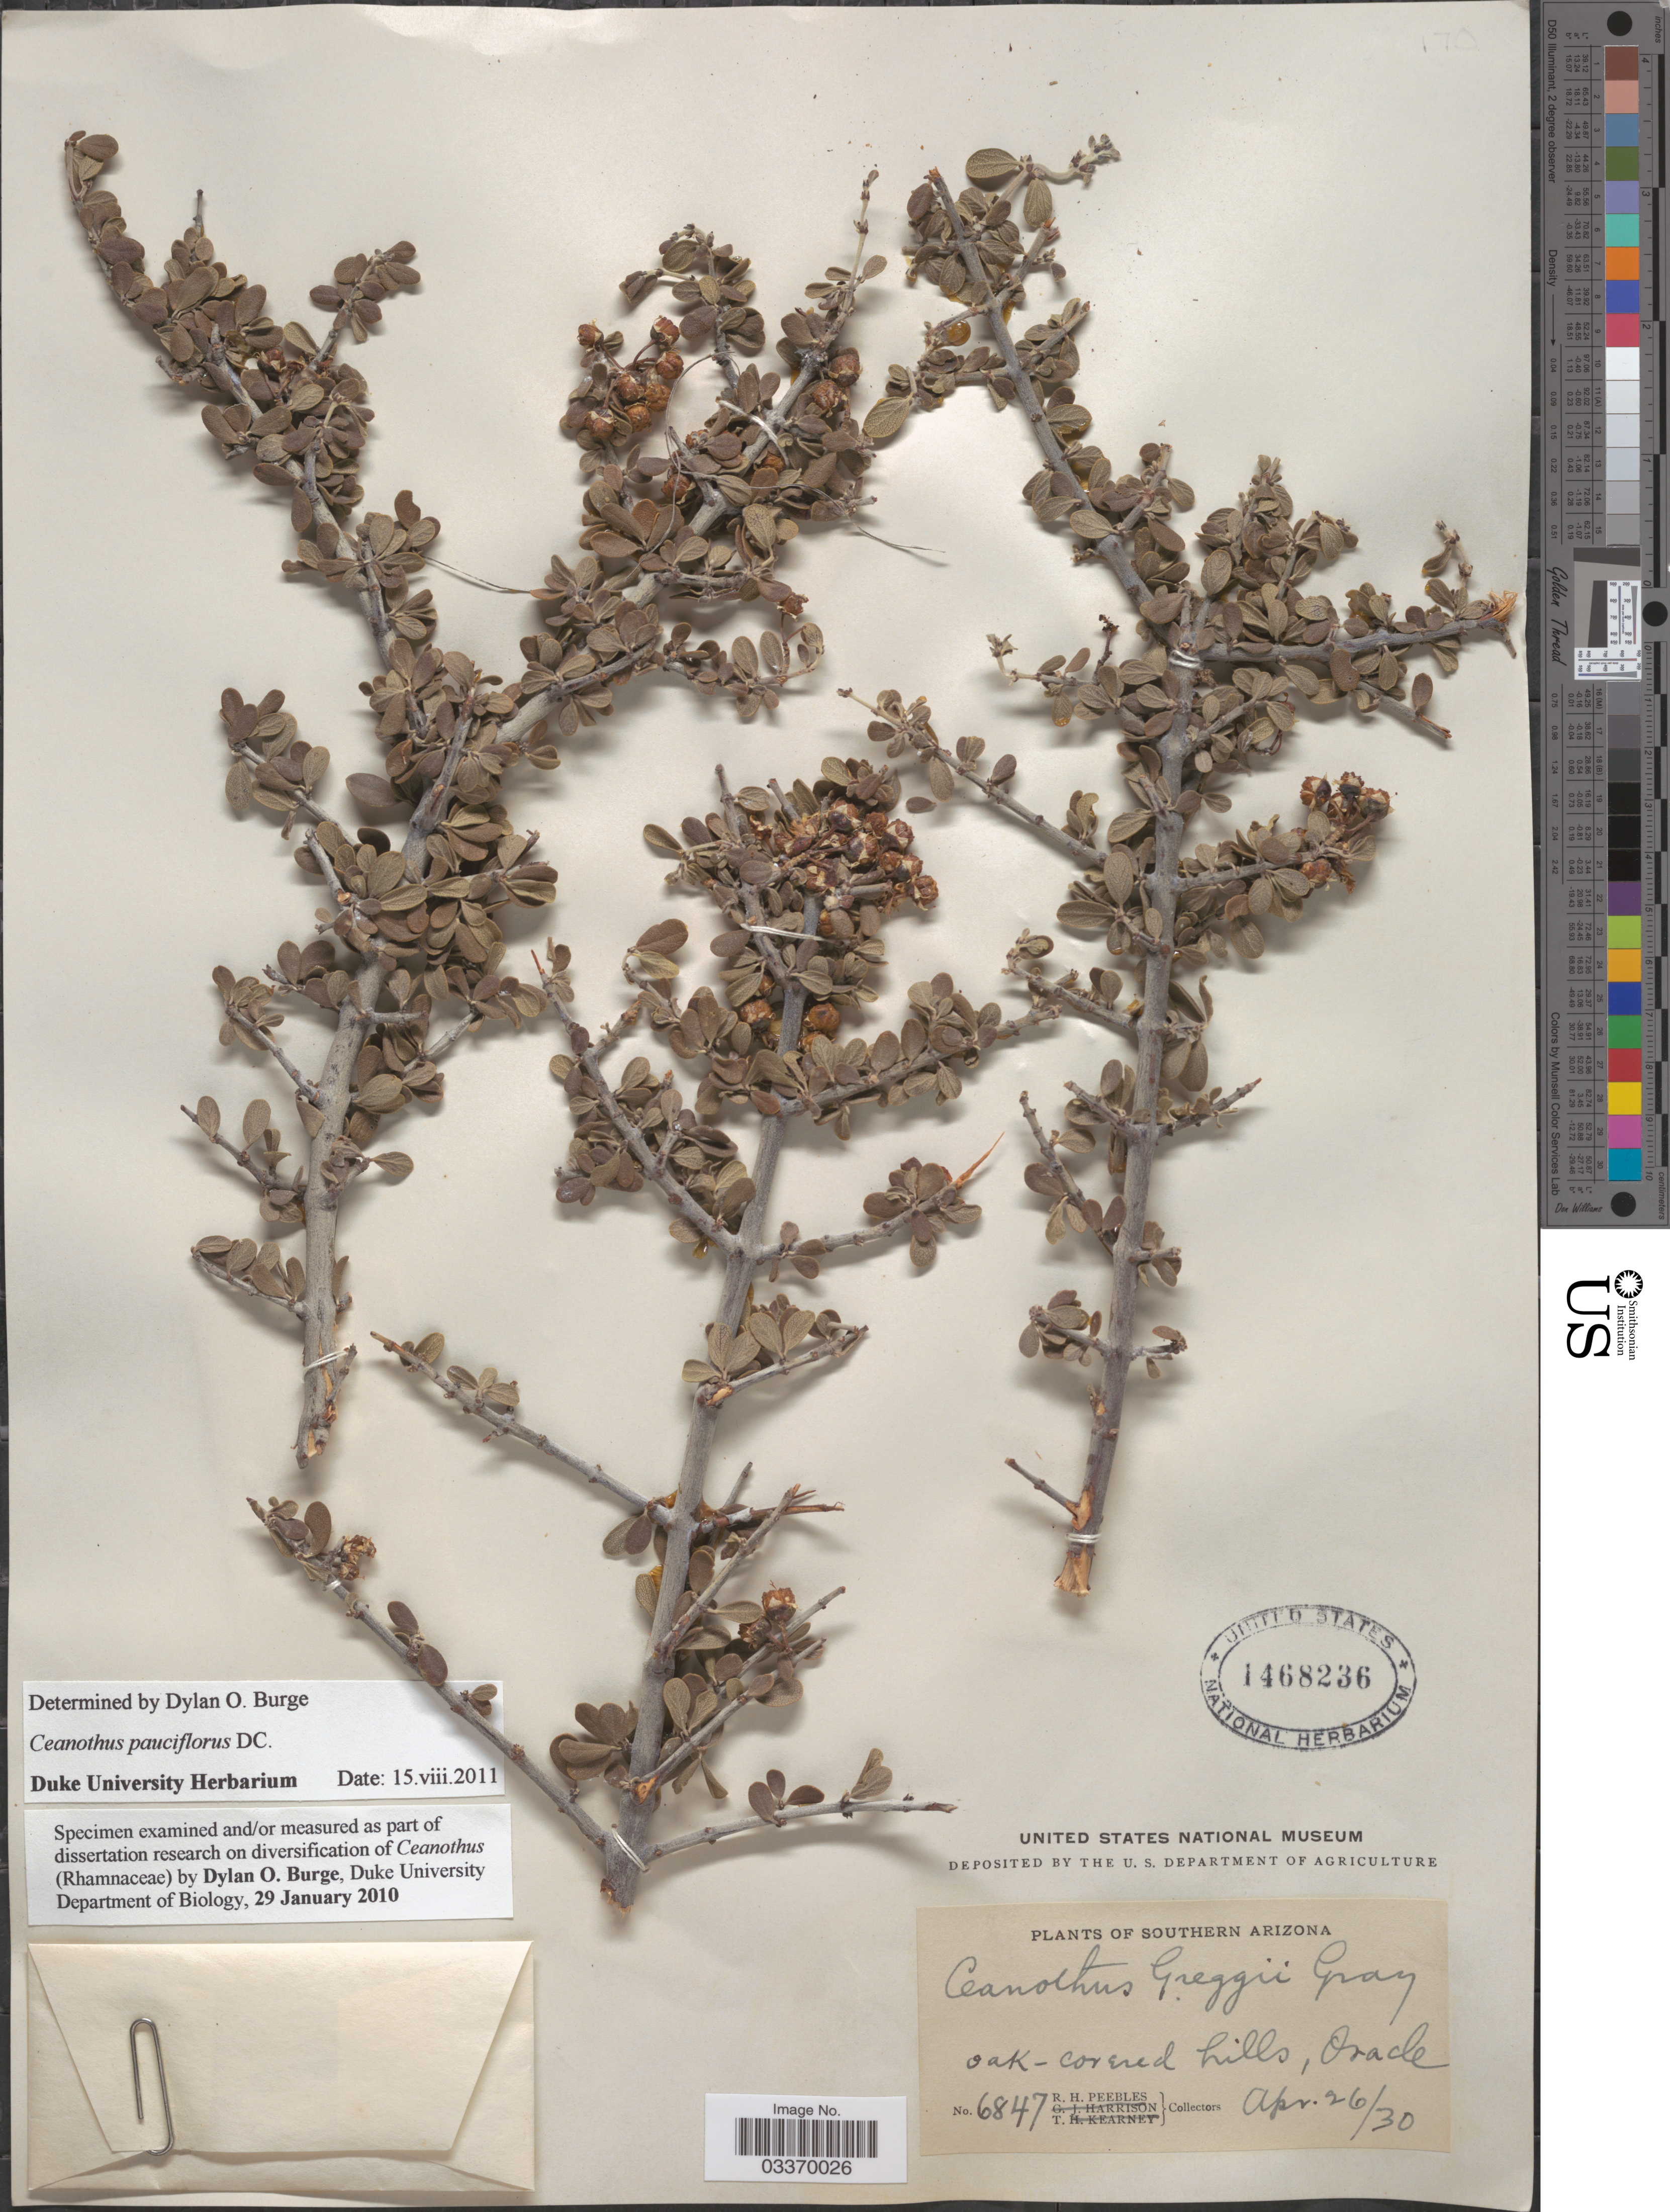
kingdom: Plantae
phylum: Tracheophyta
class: Magnoliopsida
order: Rosales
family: Rhamnaceae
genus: Ceanothus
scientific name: Ceanothus pauciflorus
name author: DC.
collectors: R. H. Peebles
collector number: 6847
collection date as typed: Transcribed d/m/y: 26/4/30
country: United States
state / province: Arizona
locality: Southern Arizona. Oak-covered hills, Oracle.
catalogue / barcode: US 1468236